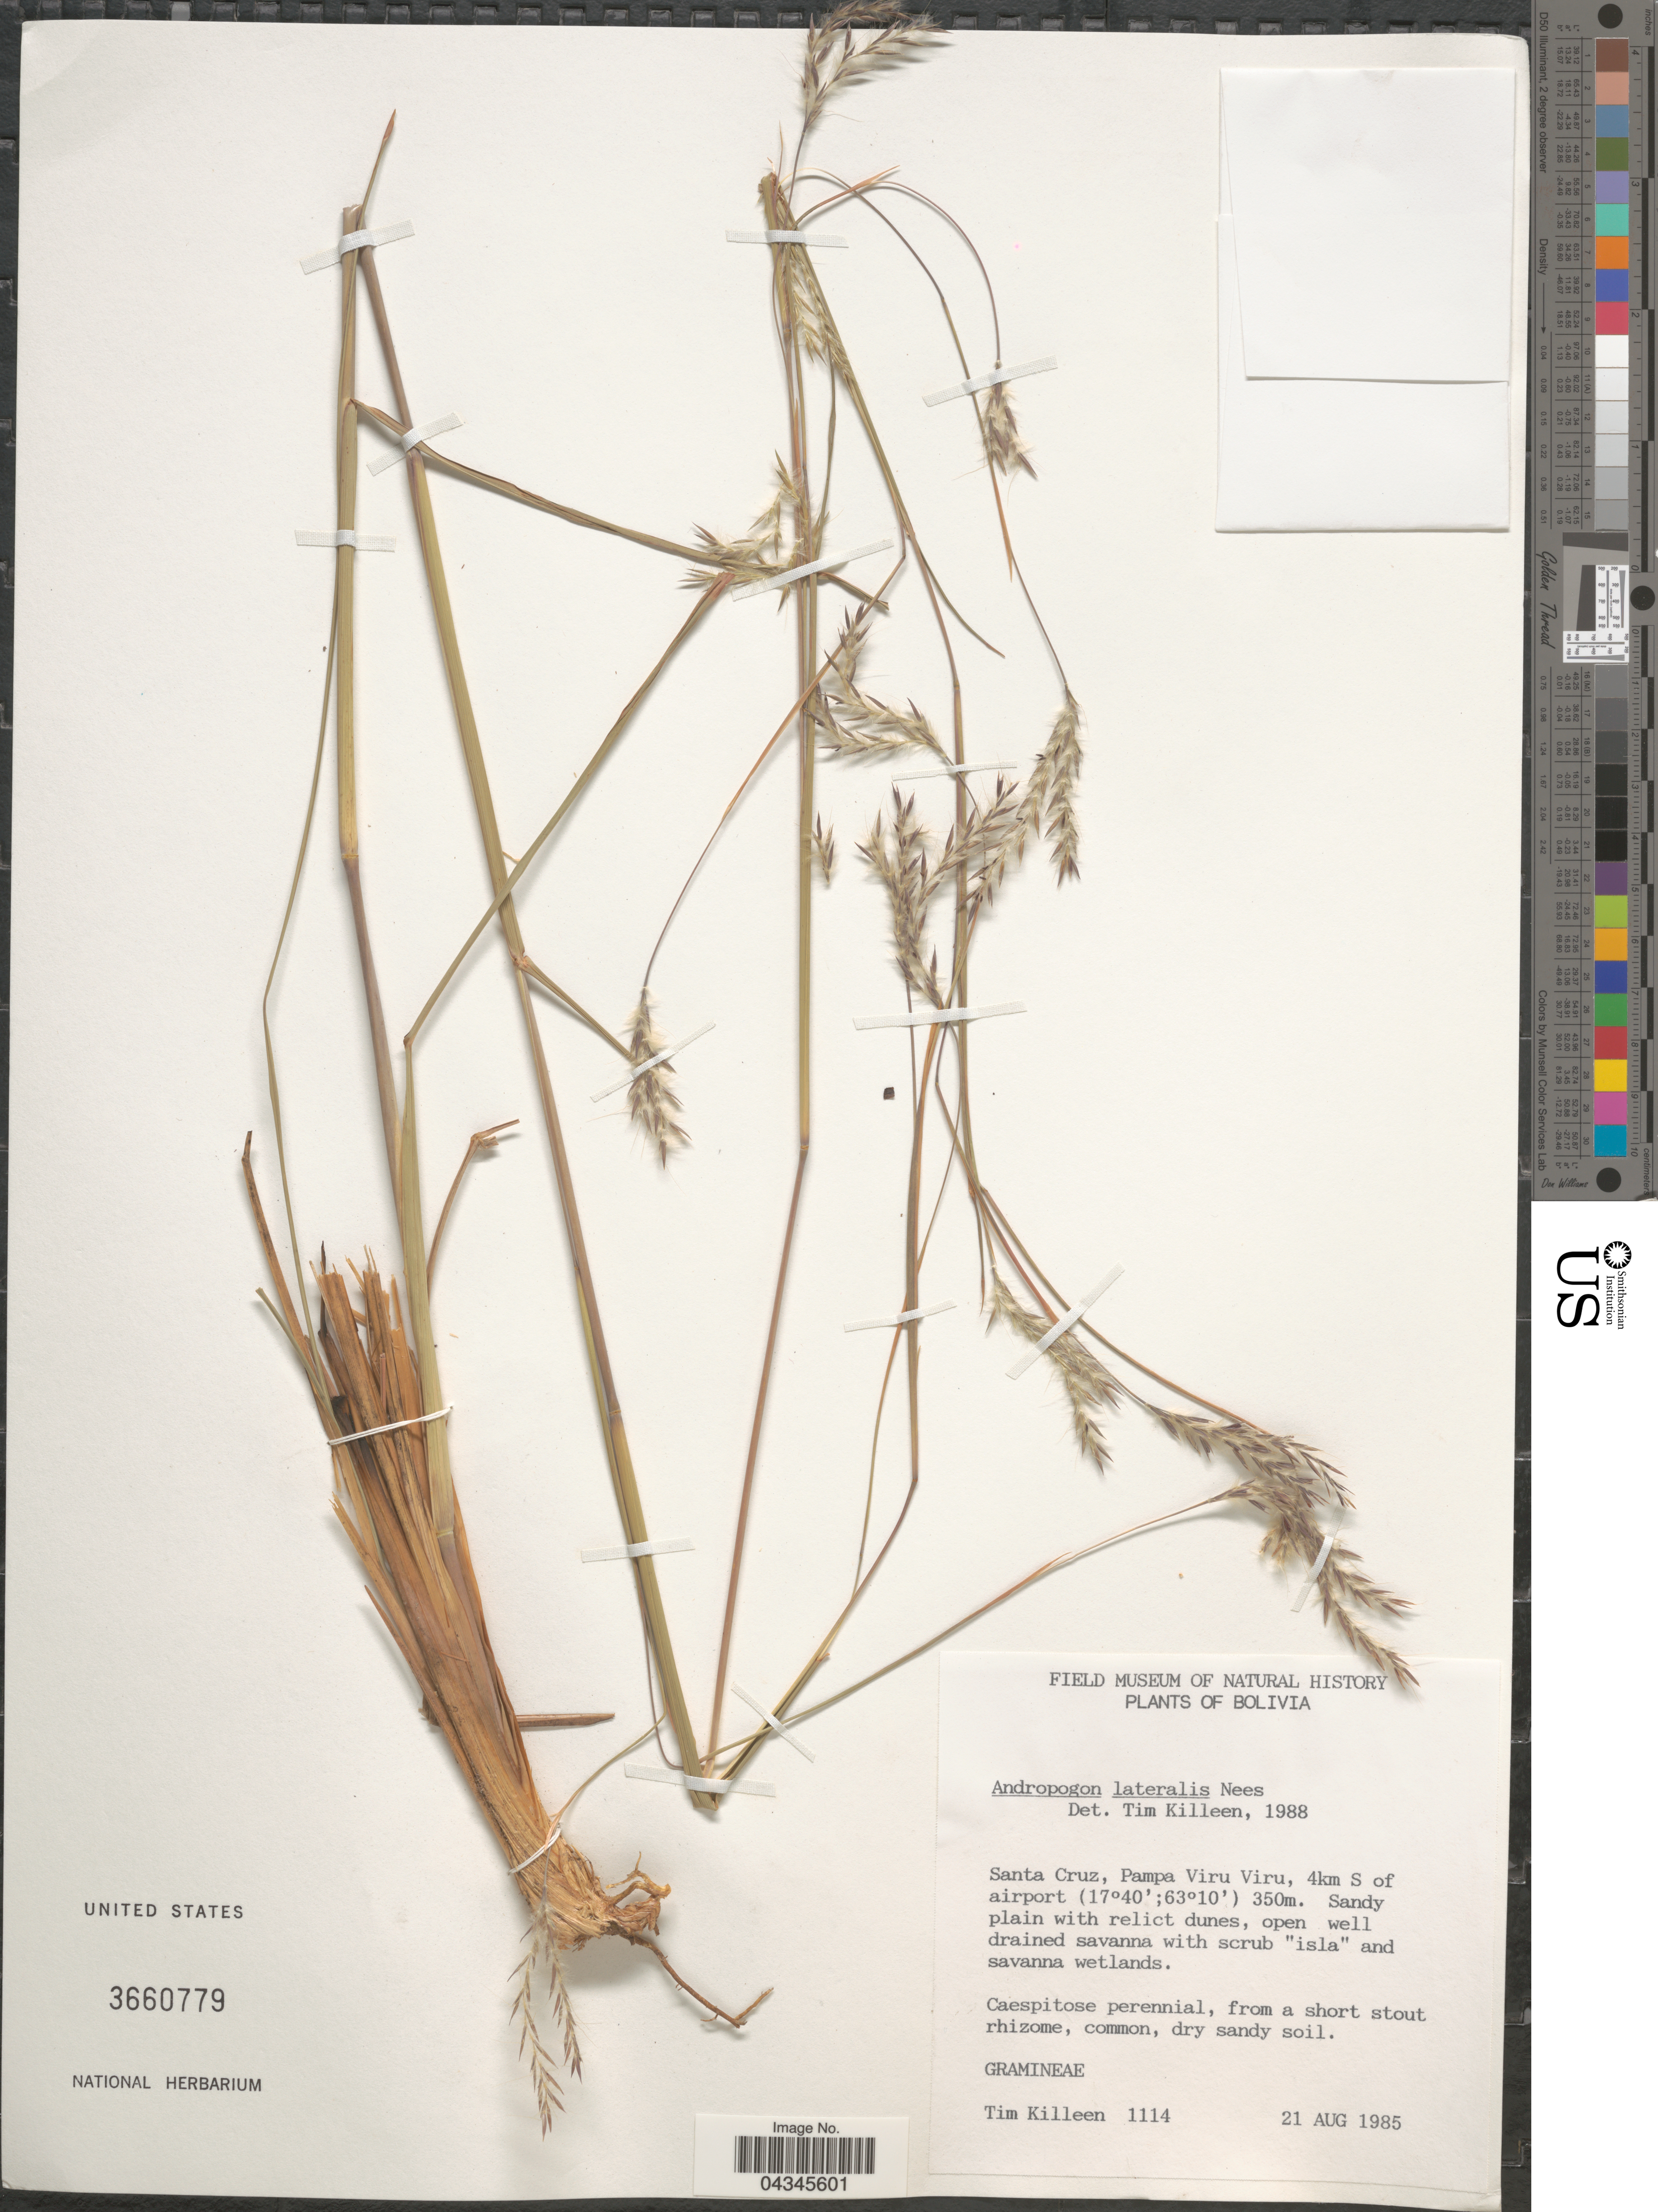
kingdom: Plantae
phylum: Tracheophyta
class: Liliopsida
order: Poales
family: Poaceae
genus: Andropogon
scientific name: Andropogon lateralis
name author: Nees in Mart.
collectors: T. J. Killeen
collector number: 1114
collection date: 1985-08-21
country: Bolivia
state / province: Santa Cruz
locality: Pampa Viru Viru, 4km S of airport.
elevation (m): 350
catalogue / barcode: US 3660779